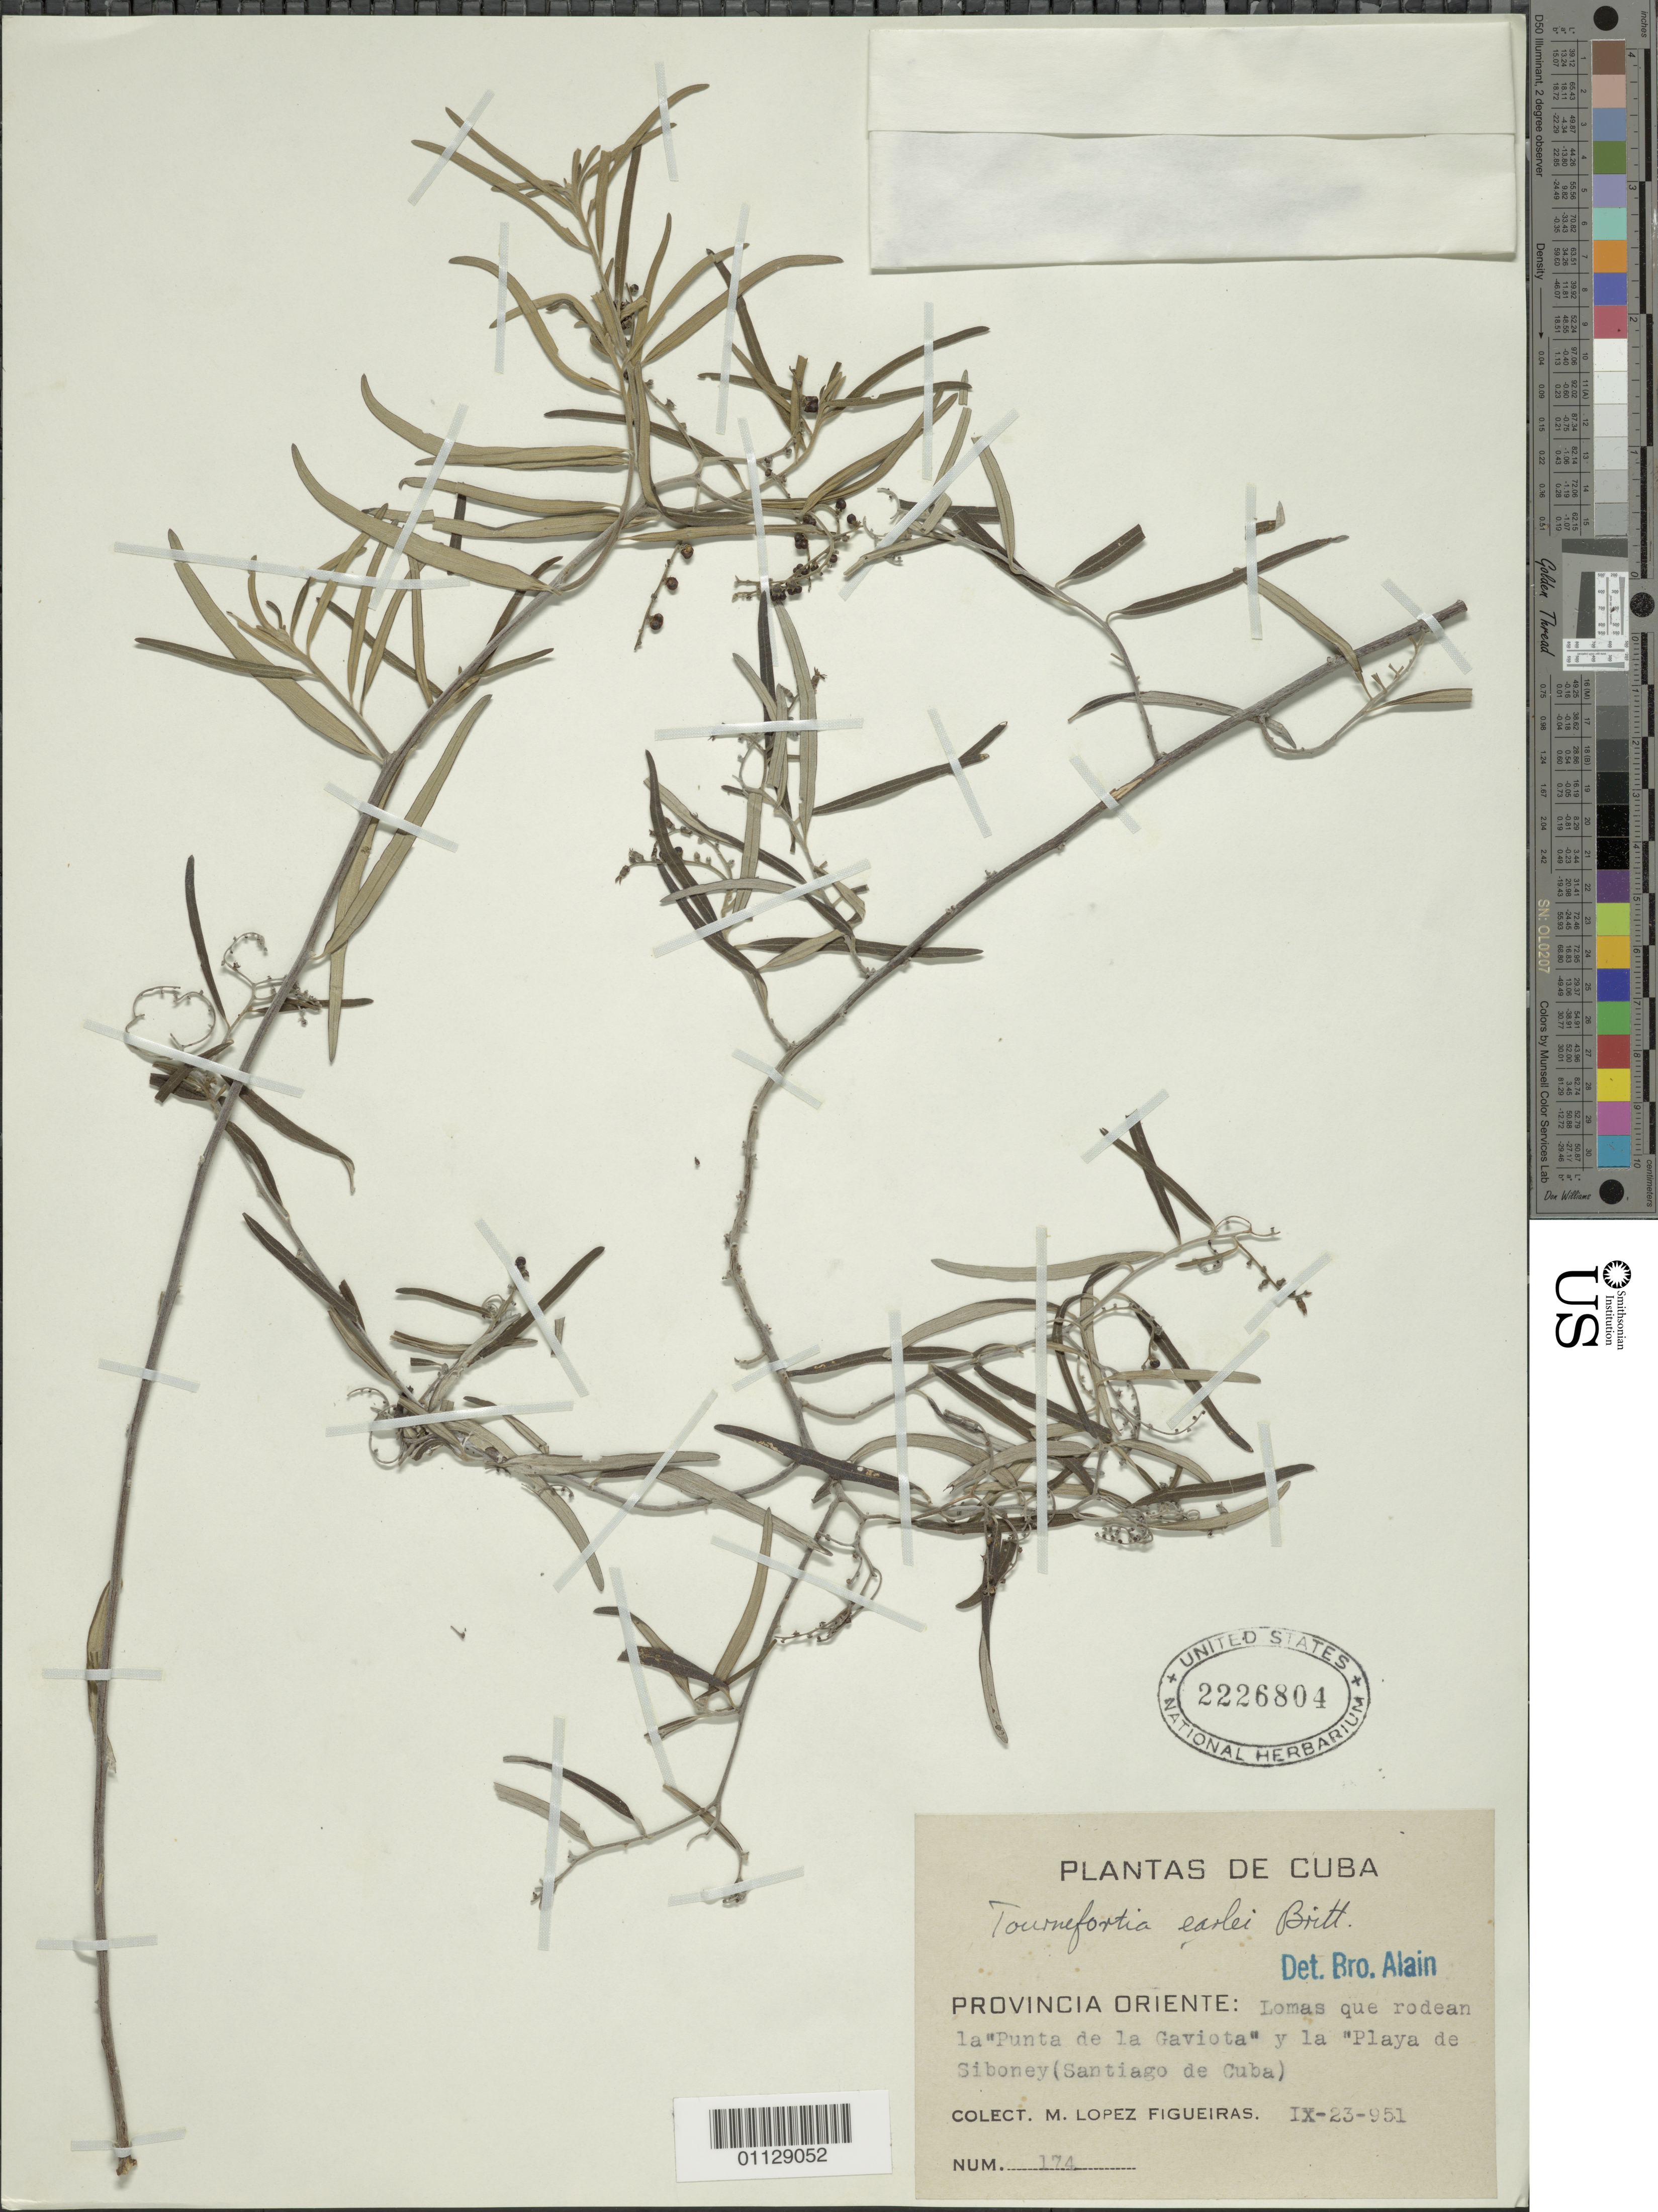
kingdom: Plantae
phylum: Tracheophyta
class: Magnoliopsida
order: Boraginales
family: Heliotropiaceae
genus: Tournefortia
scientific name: Tournefortia earlei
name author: Britton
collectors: M. López Figueiras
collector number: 174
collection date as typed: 23 Aug 1951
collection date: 1951-08-23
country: Cuba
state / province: Oriente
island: Cuba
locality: Lomas que rodan la "Punta de la Gaviota" y la "Playa de Siboney"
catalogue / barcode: US 2226804